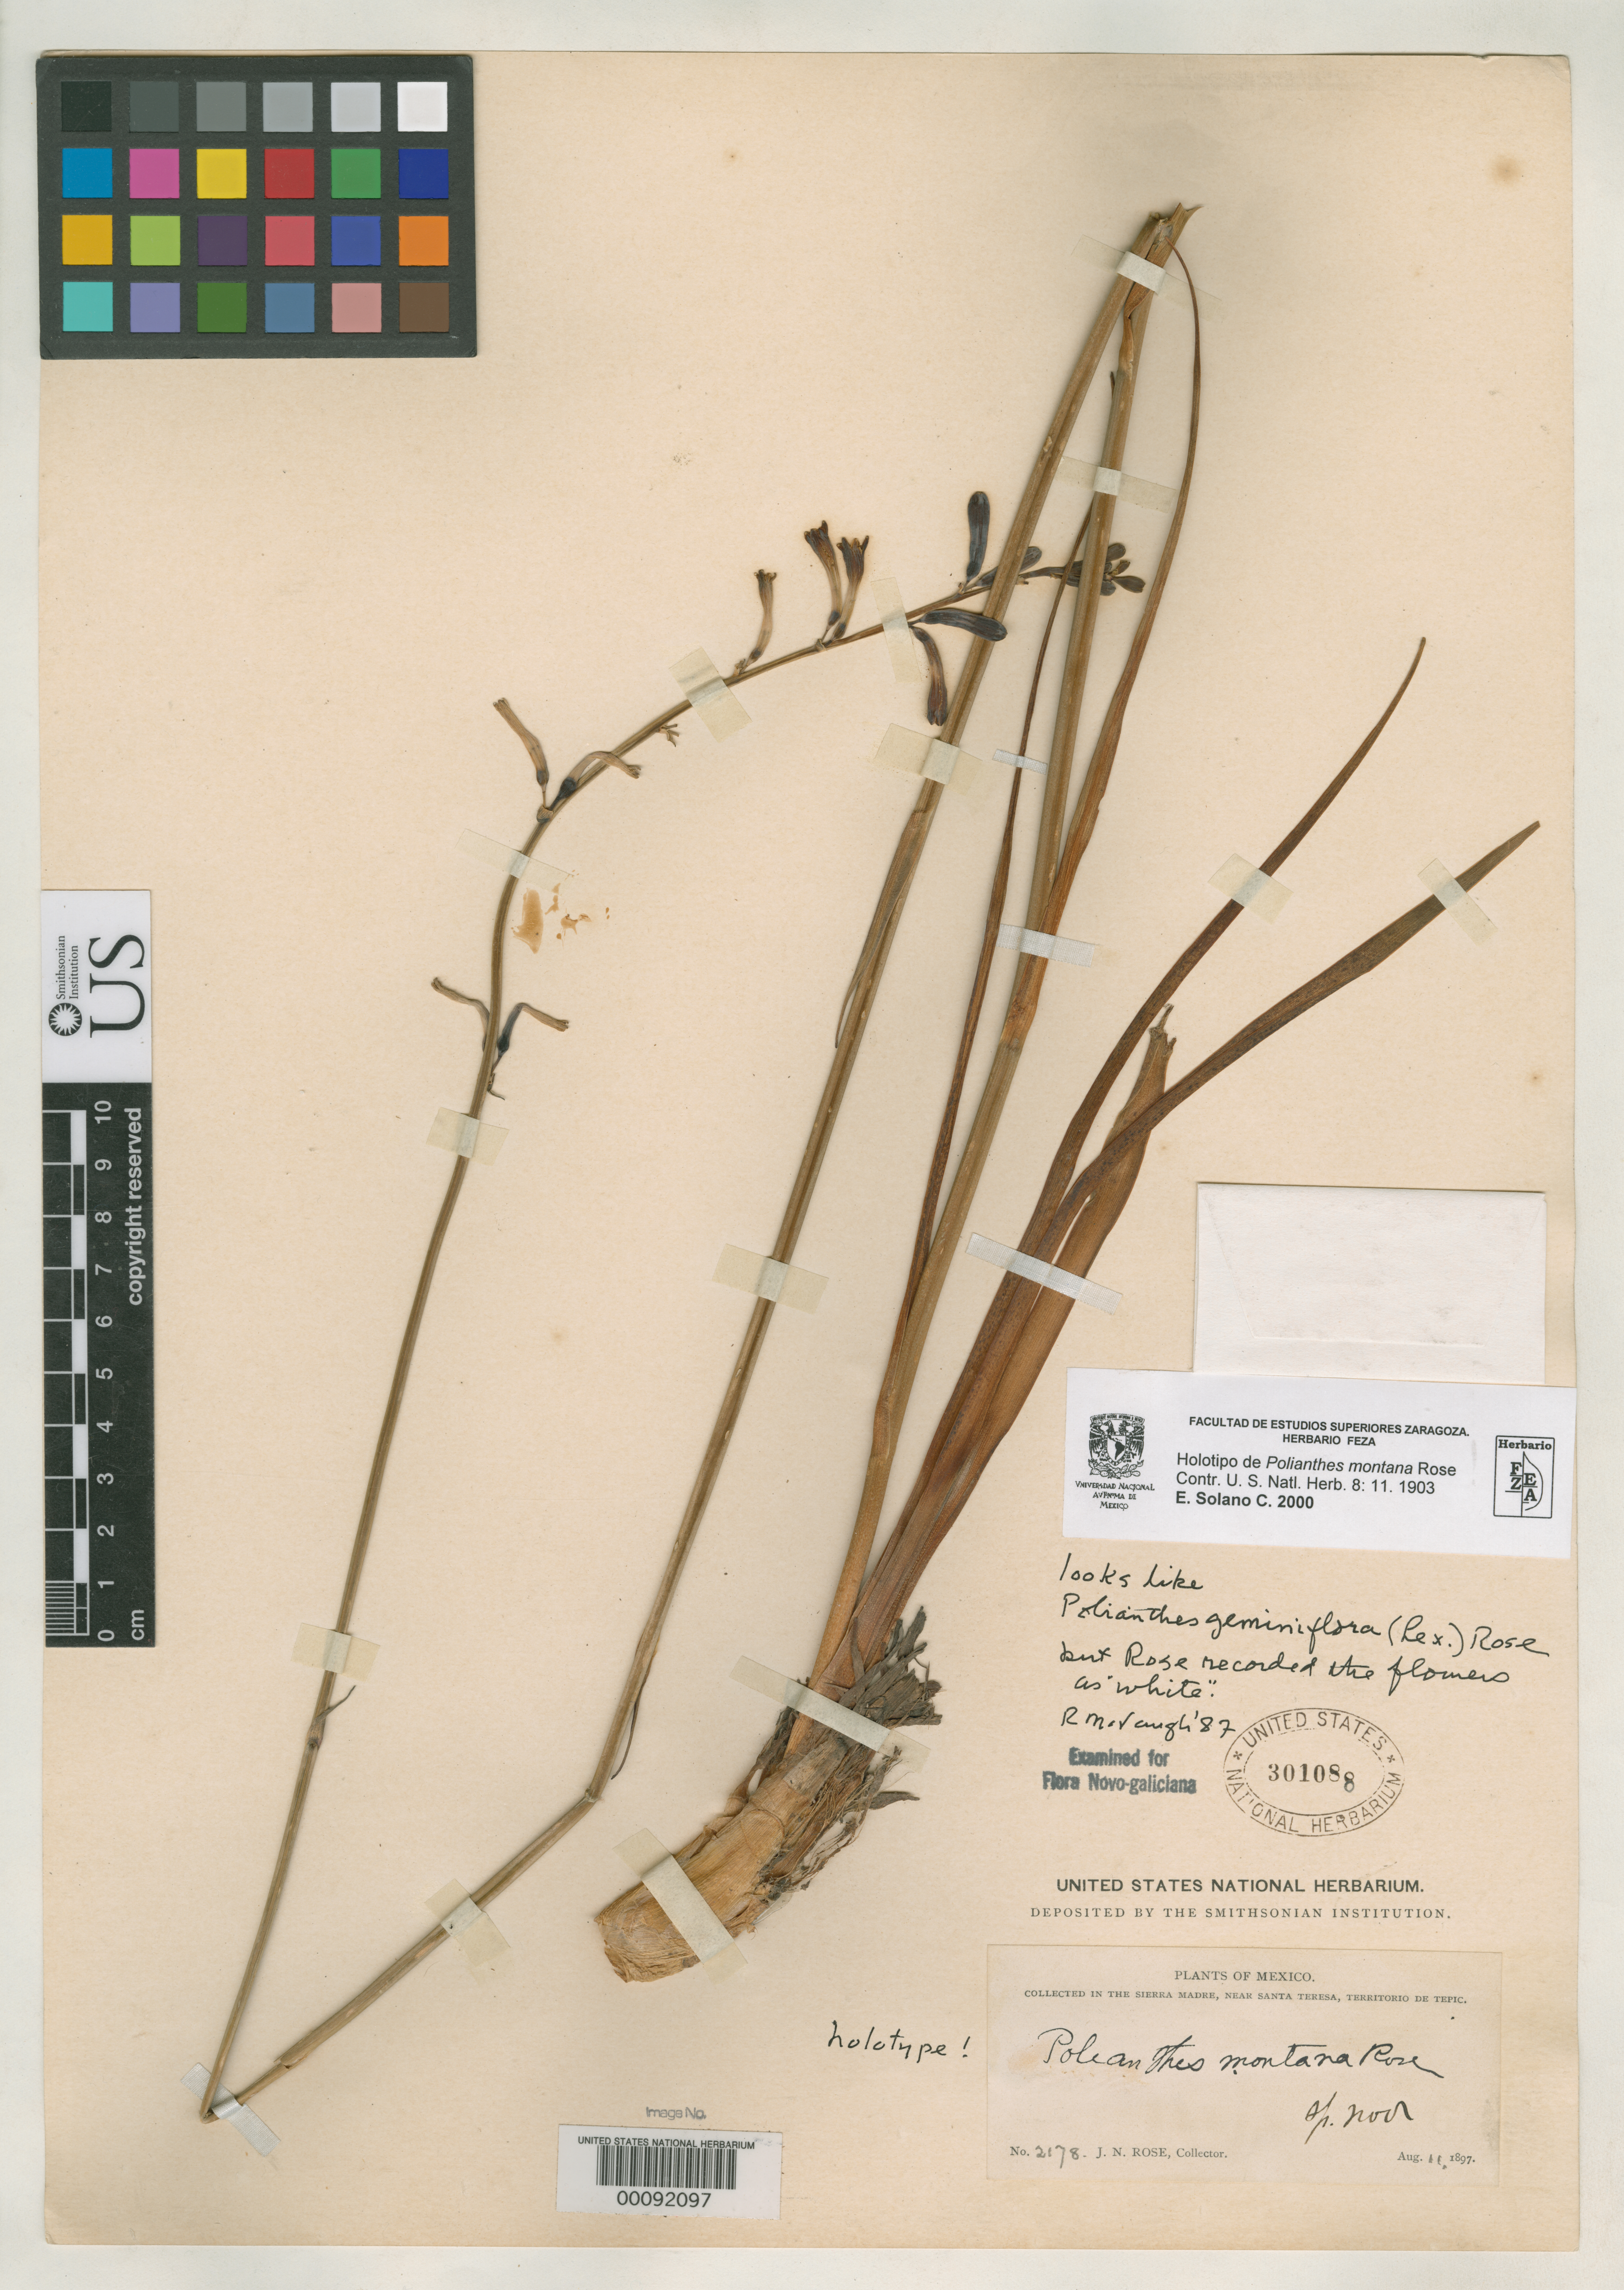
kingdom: Plantae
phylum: Tracheophyta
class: Liliopsida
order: Asparagales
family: Asparagaceae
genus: Polianthes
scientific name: Polianthes montana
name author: Rose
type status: Holotype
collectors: J. N. Rose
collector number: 2178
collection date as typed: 11 Aug 1897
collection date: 1897-08-11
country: Mexico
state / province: Nayarit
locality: Tepic, near Santa Teresa, Sierra Madre.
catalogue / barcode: US 301088